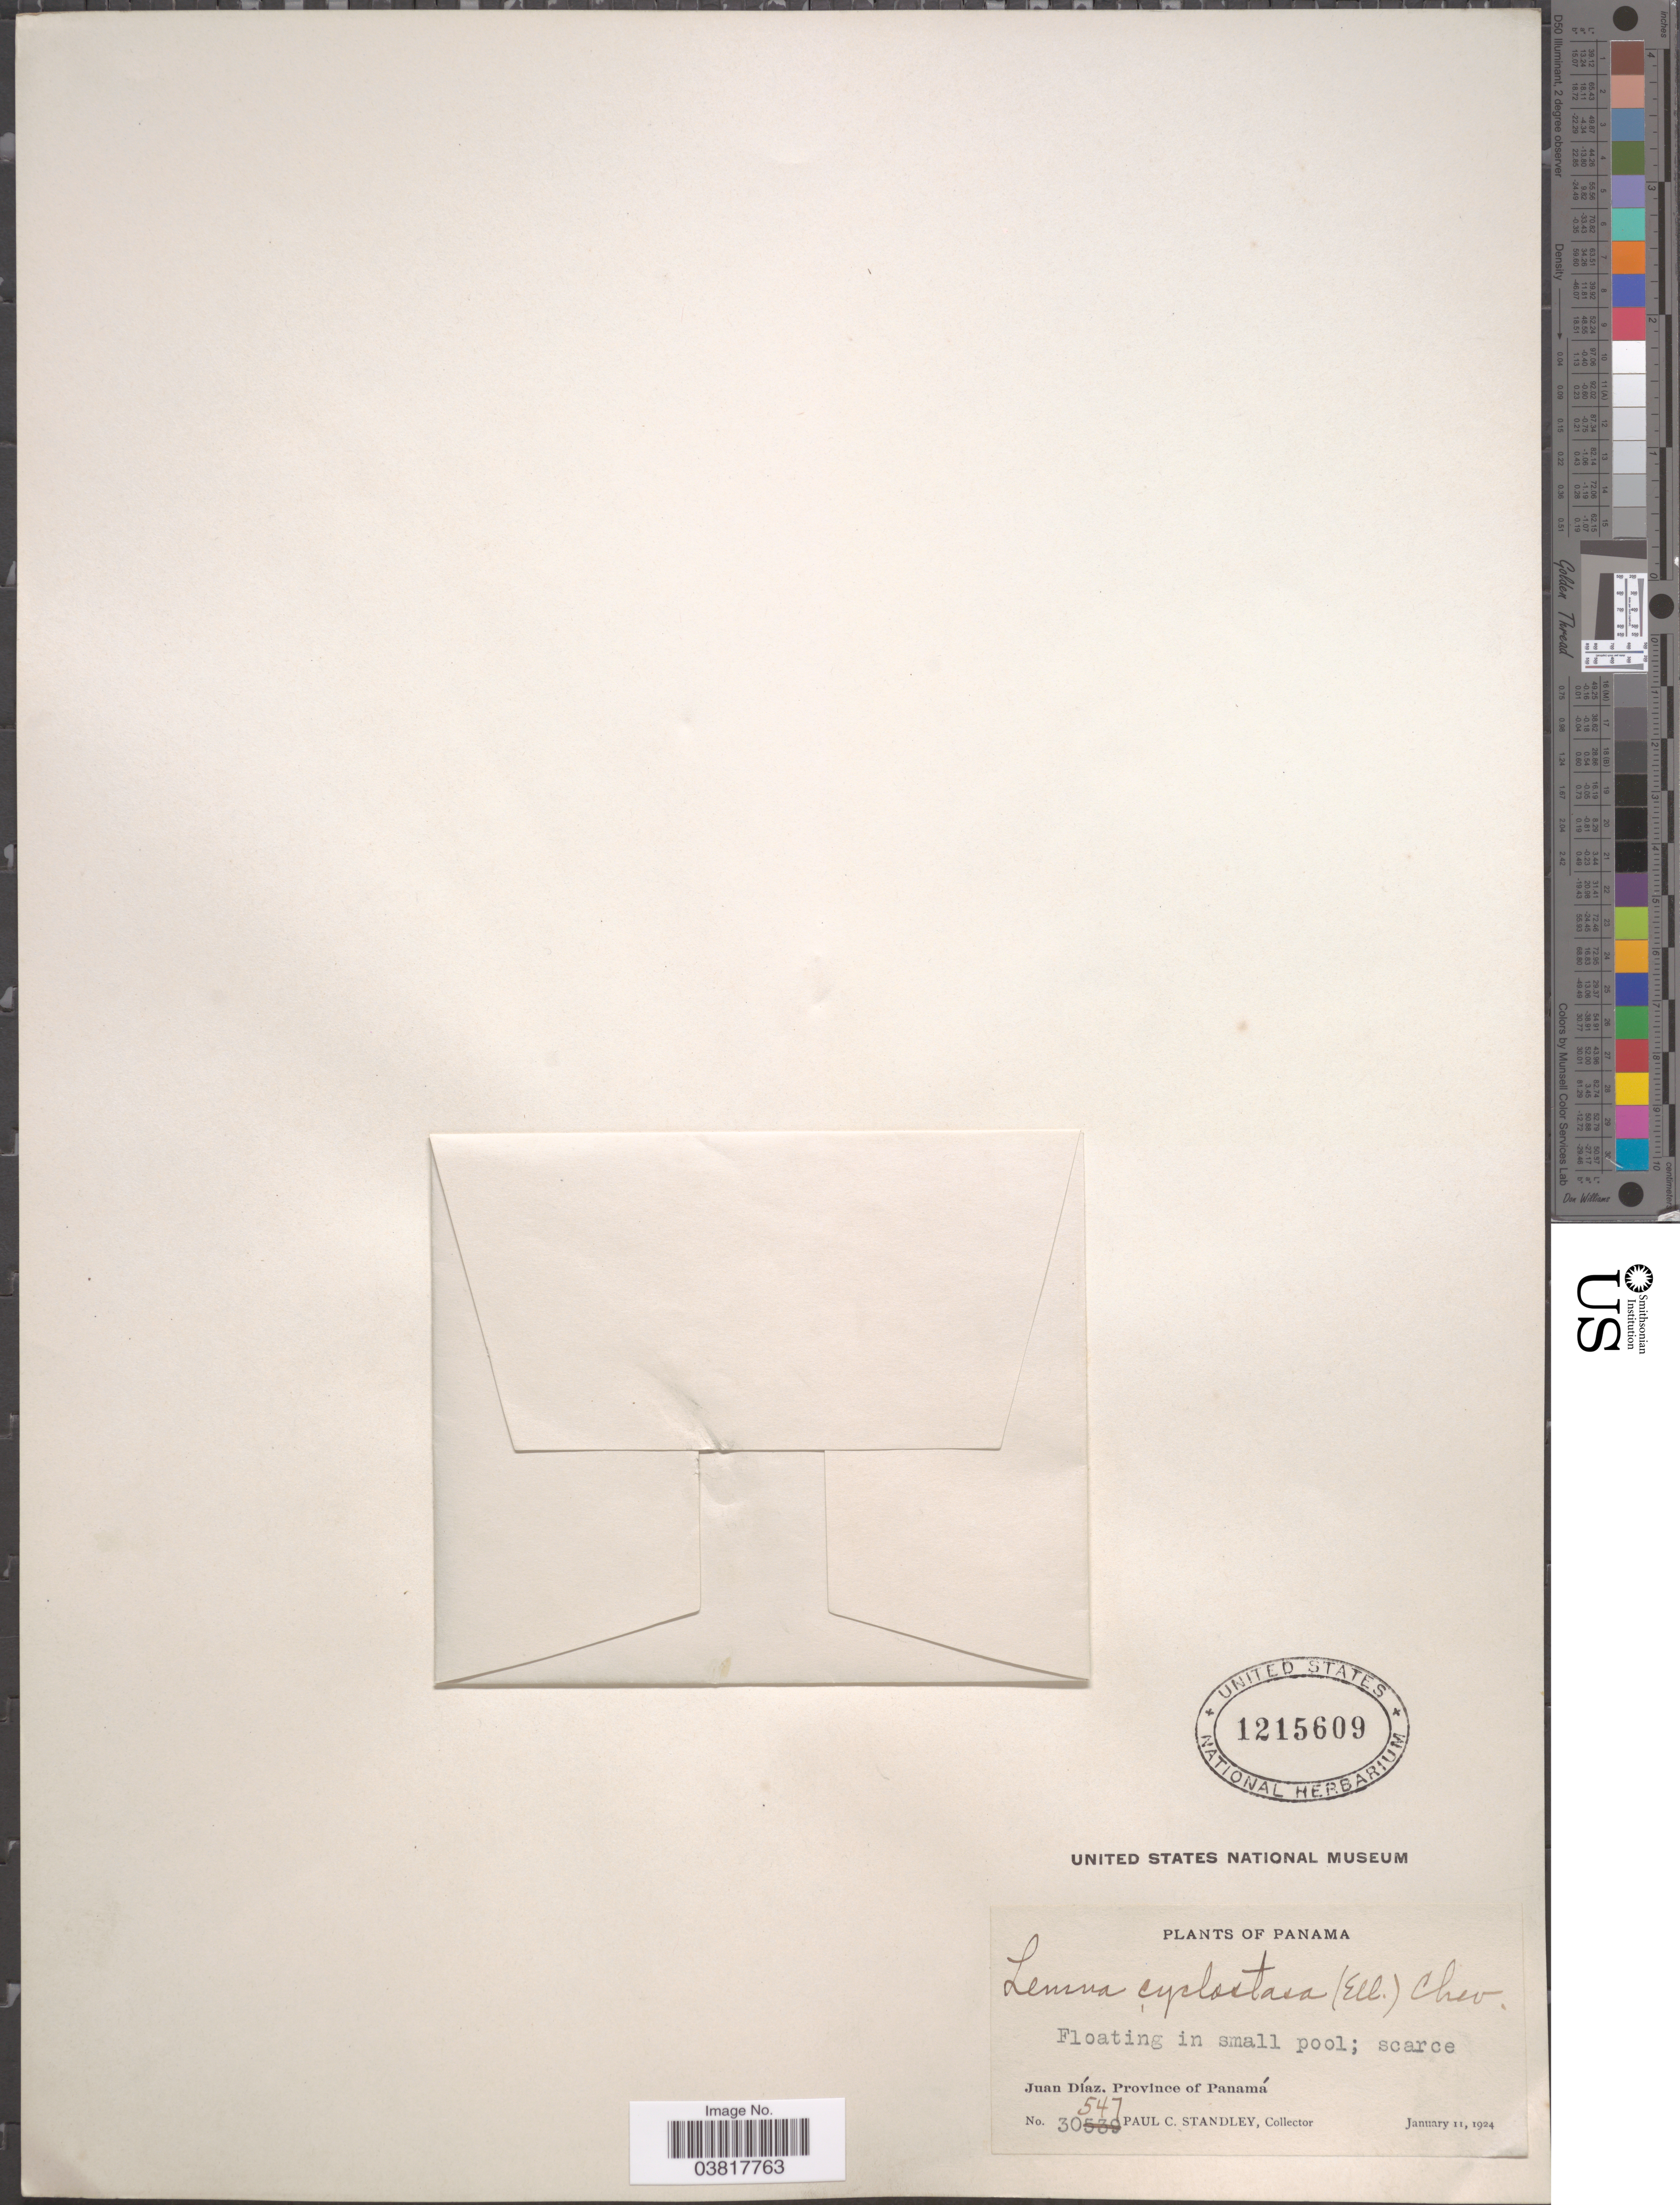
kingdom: Plantae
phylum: Tracheophyta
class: Liliopsida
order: Alismatales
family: Araceae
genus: Lemna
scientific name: Lemna cyclostasa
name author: (Elliott) Chevall. ex C.H. Thomps.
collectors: P. C. Standley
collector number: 30547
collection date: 1924-01-11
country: Panama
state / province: Panamá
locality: In small pool. Juan Díaz.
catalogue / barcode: US 1215609